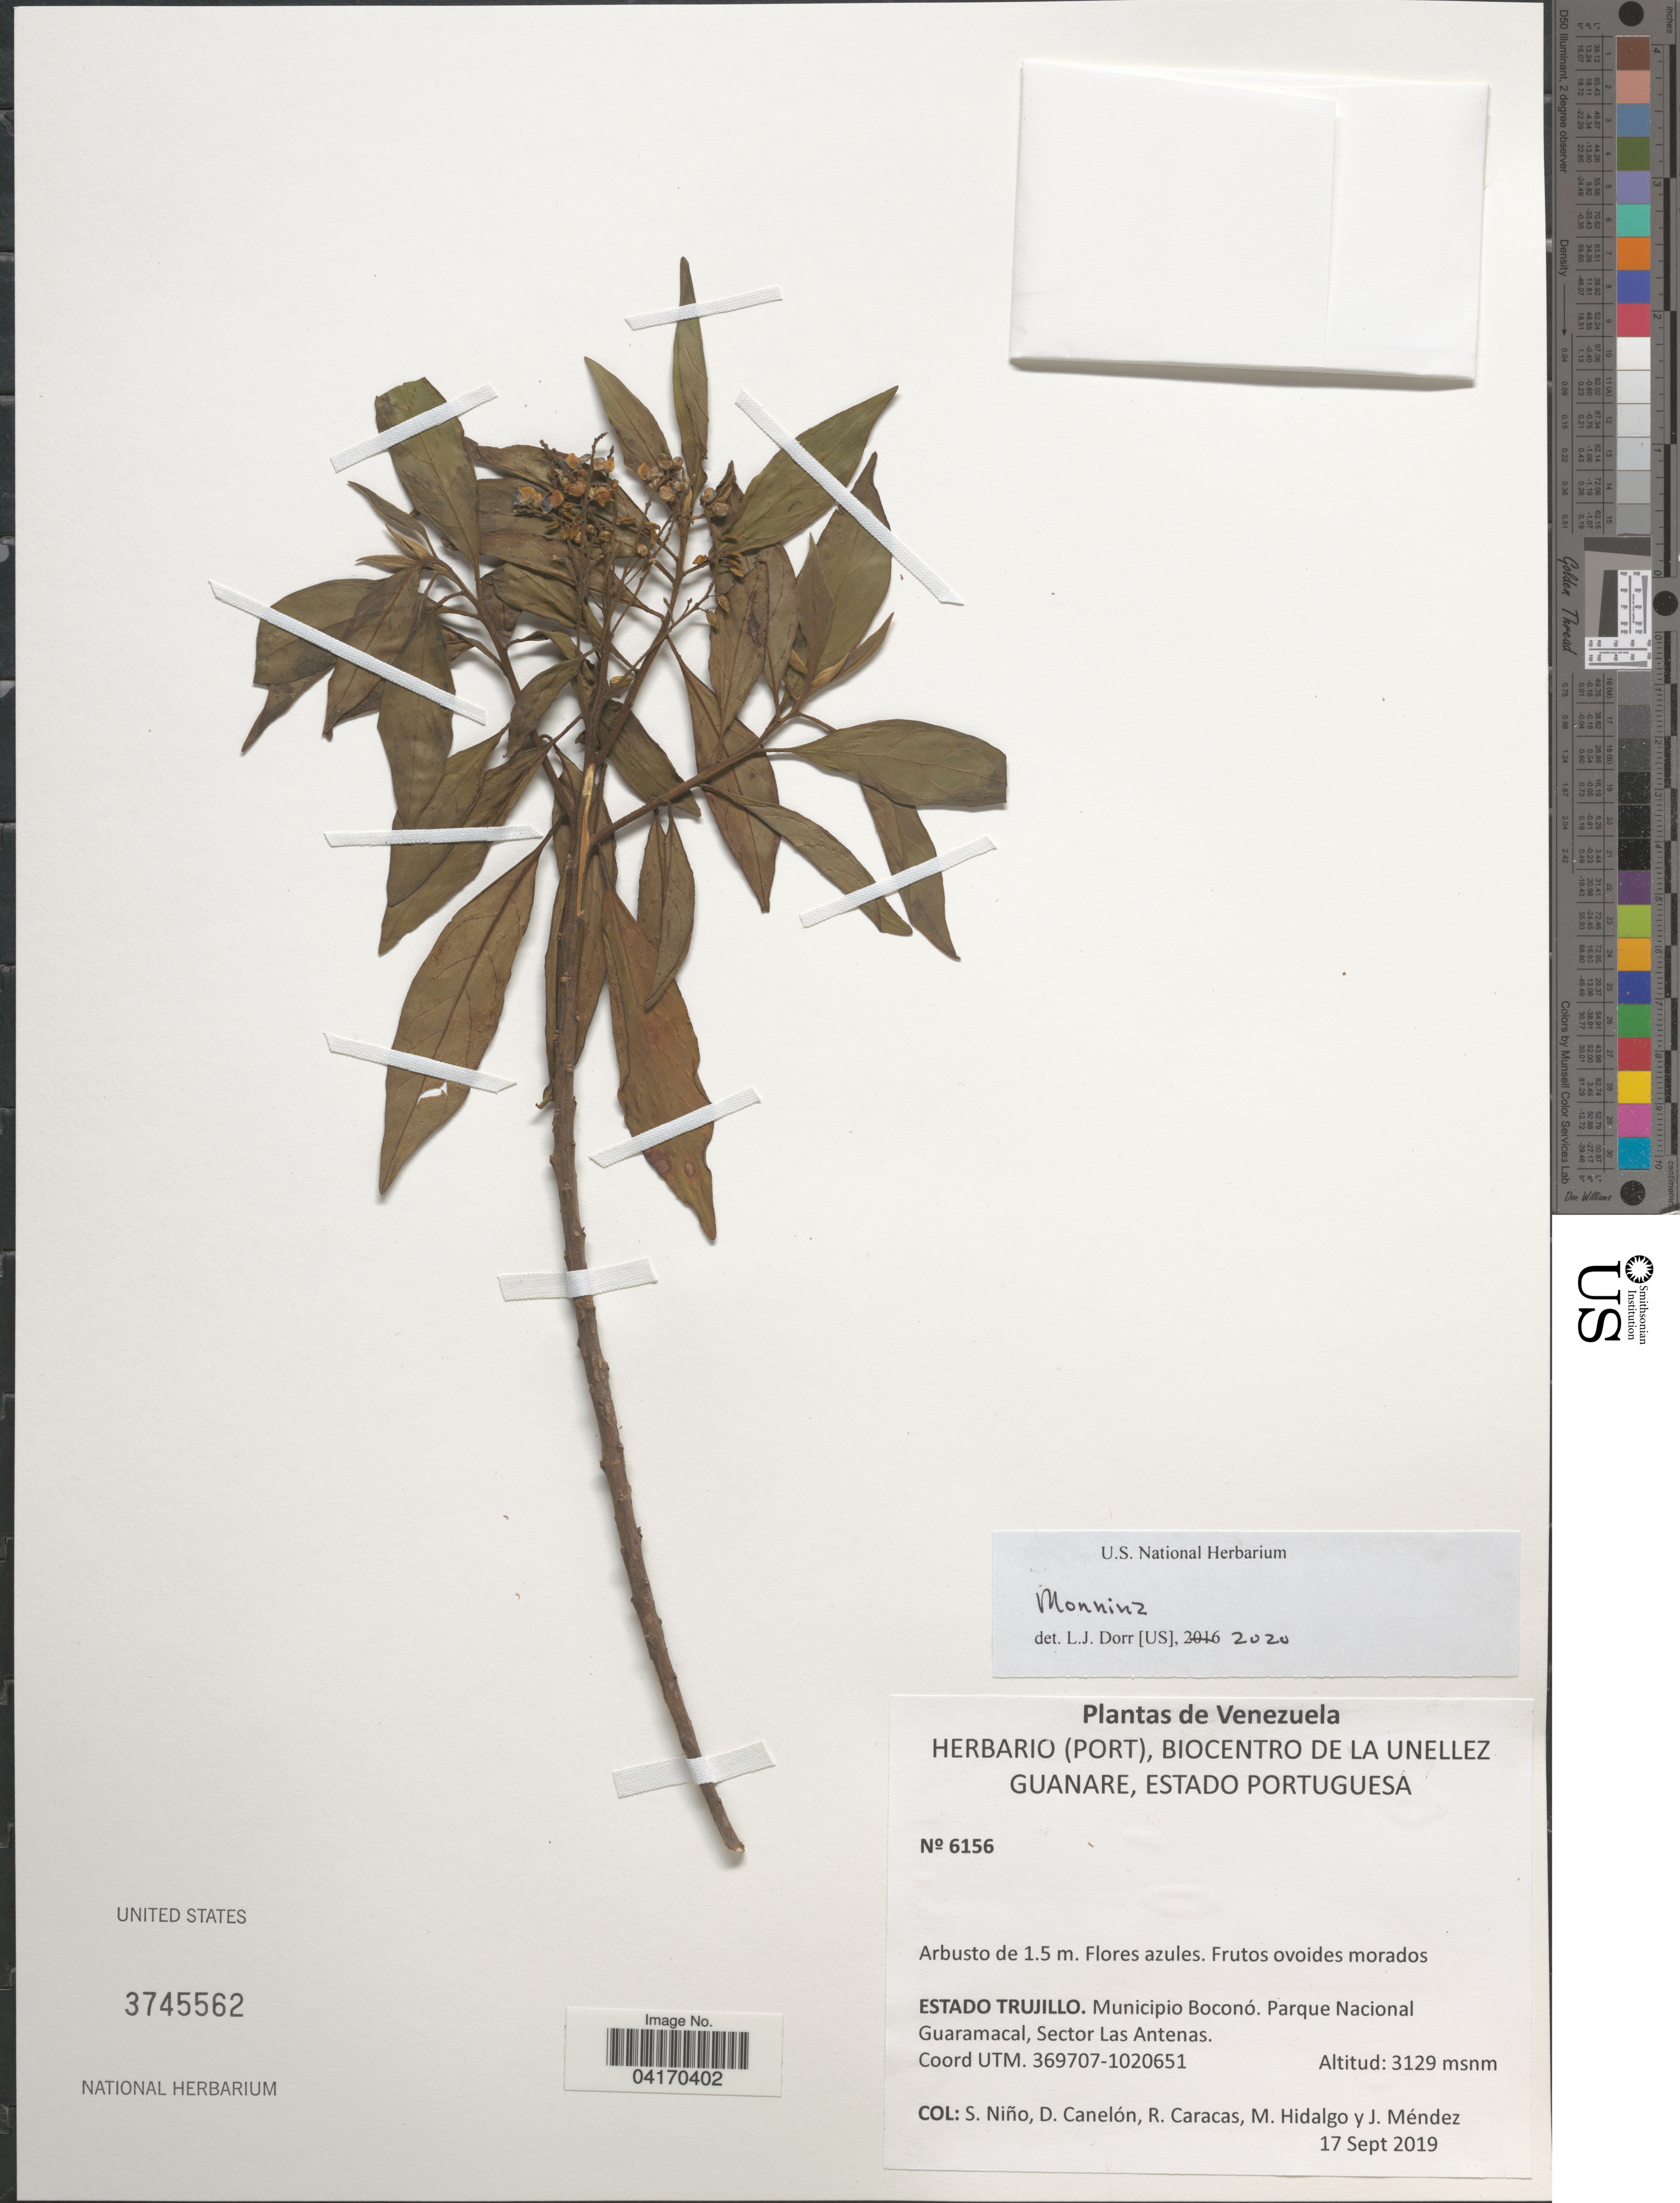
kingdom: Plantae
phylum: Tracheophyta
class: Magnoliopsida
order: Fabales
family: Polygalaceae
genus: Monnina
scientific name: Monnina sp.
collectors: S. M. Niño, D. Canelón, R. Caracas, M. Hidalgo & J. Mendez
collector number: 6156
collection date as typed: Transcribed d/m/y: 17/9/2019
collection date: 2019-09-17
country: Venezuela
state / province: Trujillo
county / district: Boconó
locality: Parque Nacional Guaramacal, Sector Las Antenas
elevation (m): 3129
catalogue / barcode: US 3745562